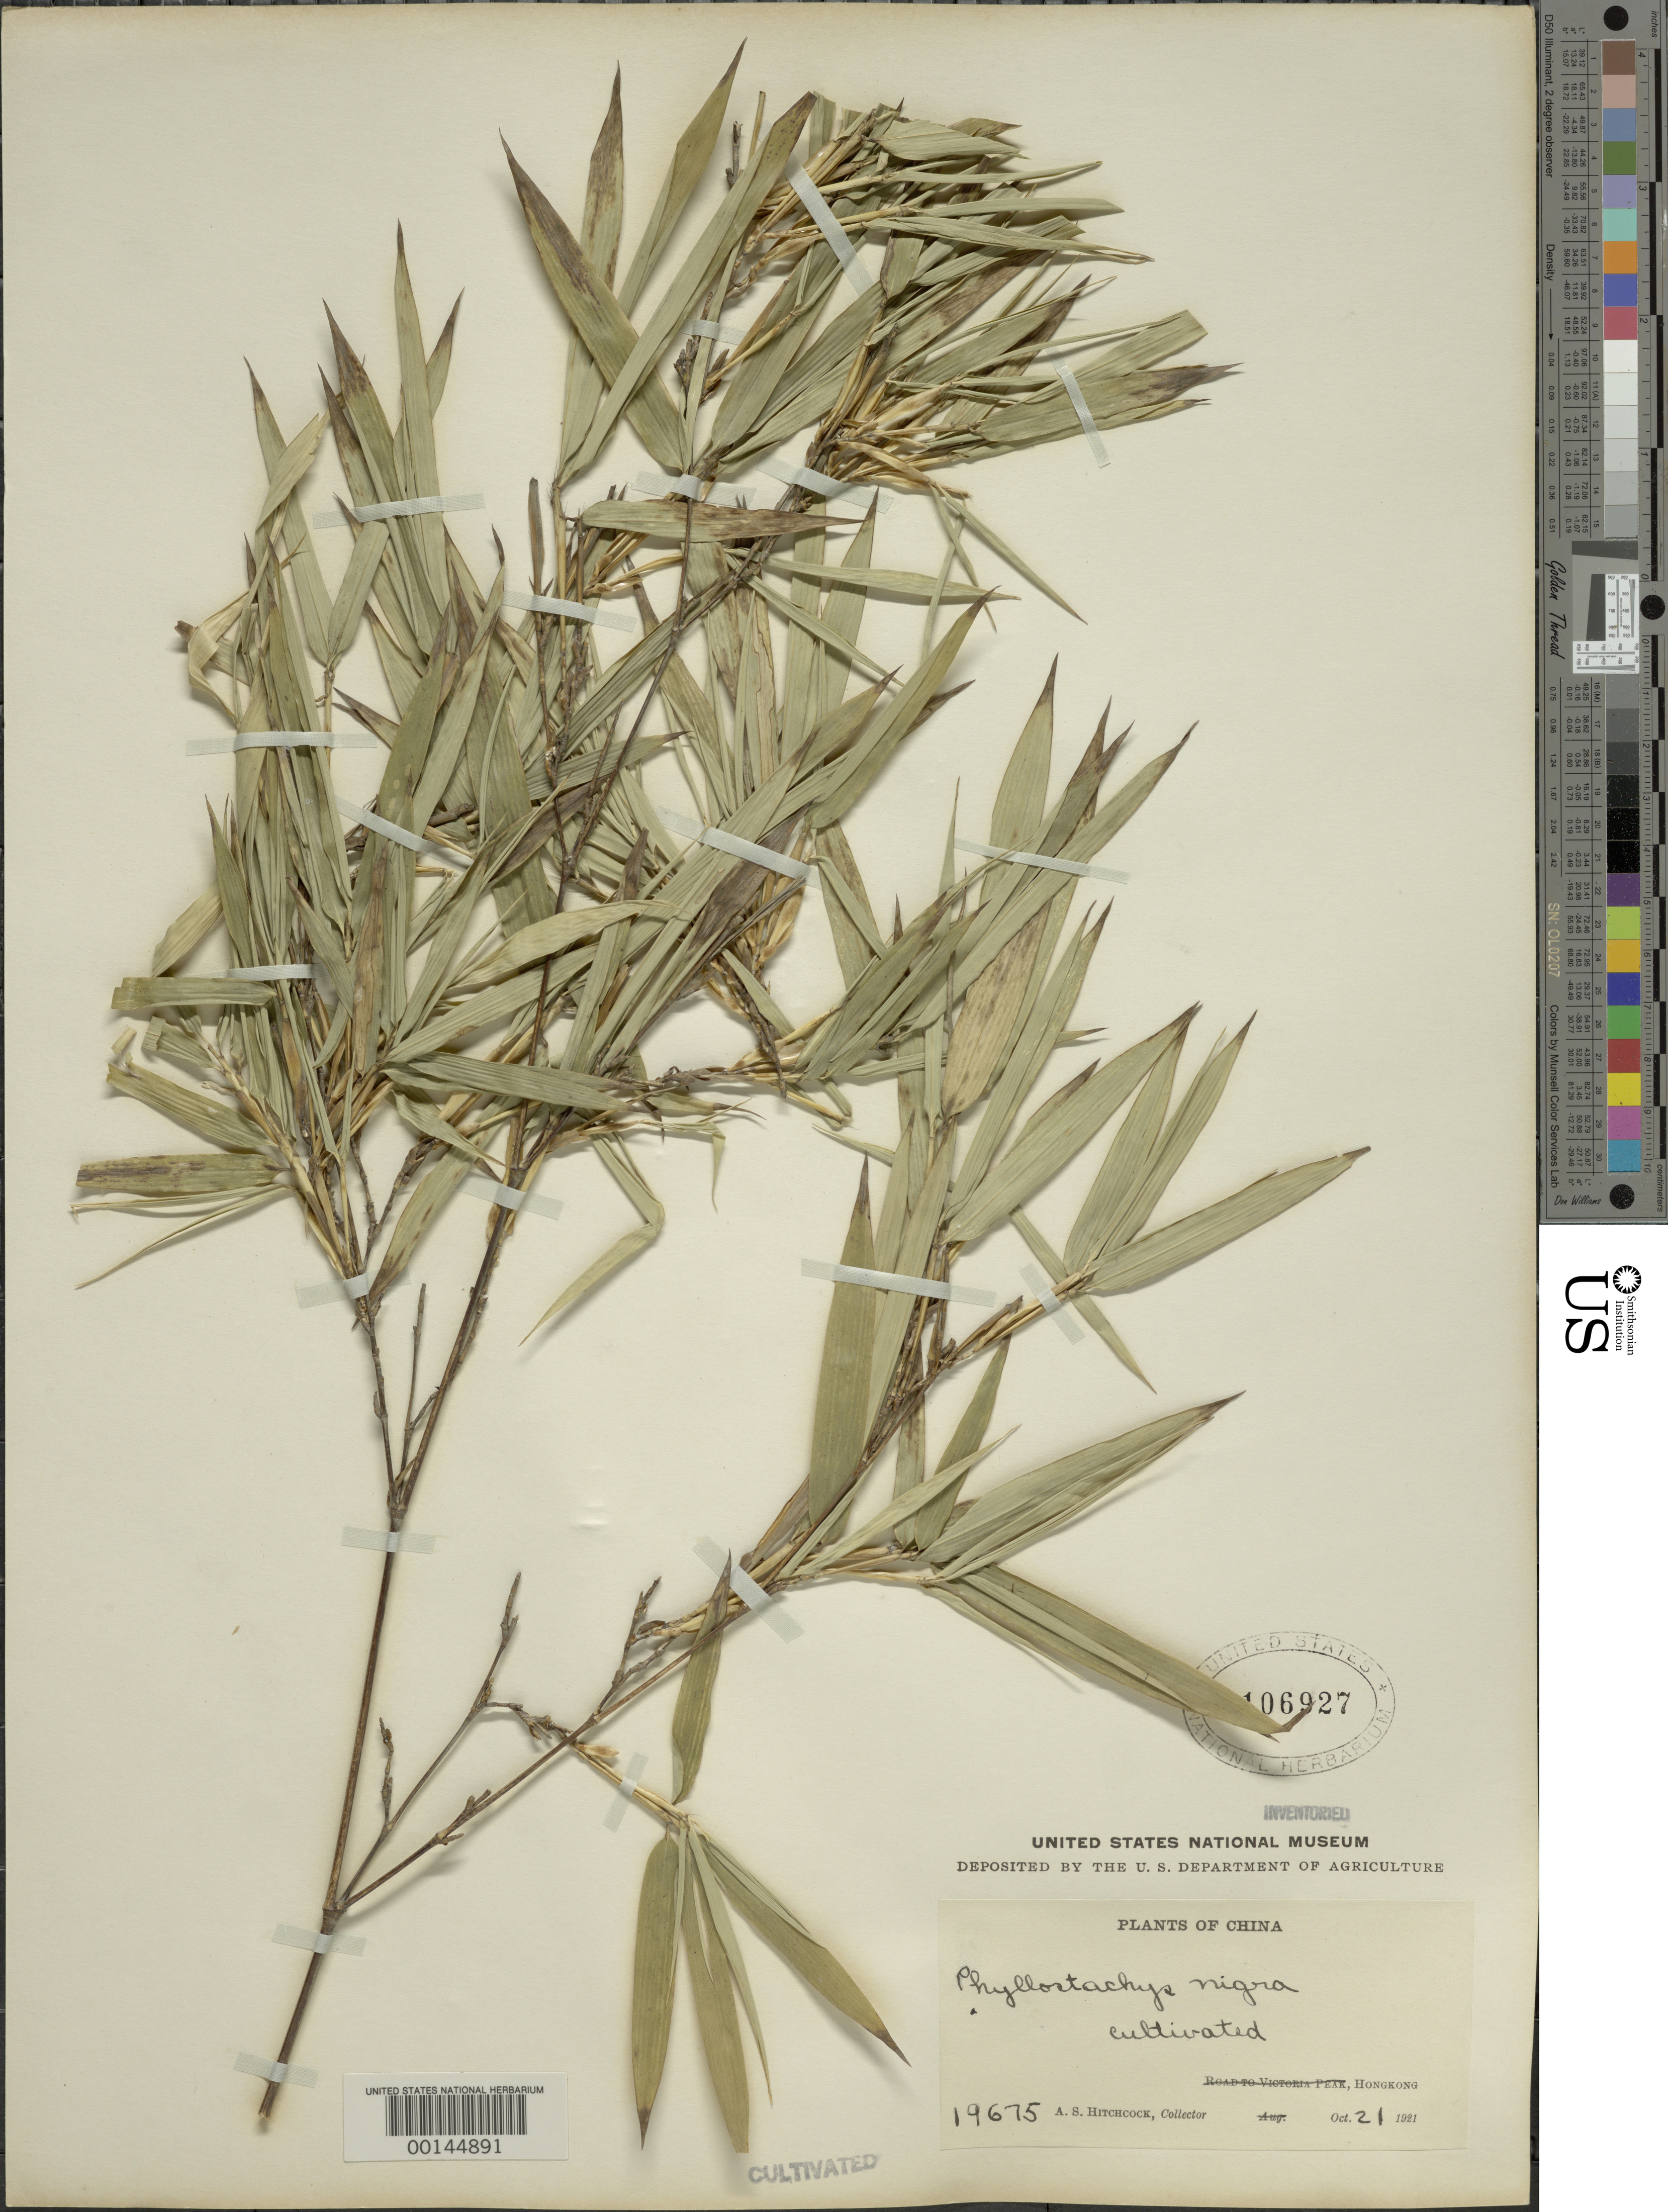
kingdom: Plantae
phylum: Tracheophyta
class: Liliopsida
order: Poales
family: Poaceae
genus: Phyllostachys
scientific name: Phyllostachys nigra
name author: (Lodd. ex Lindl.) Munro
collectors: A. S. Hitchcock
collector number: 19675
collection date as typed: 21 Oct 1921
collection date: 1921-10-21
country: China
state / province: Hong Kong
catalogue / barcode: US 1106927